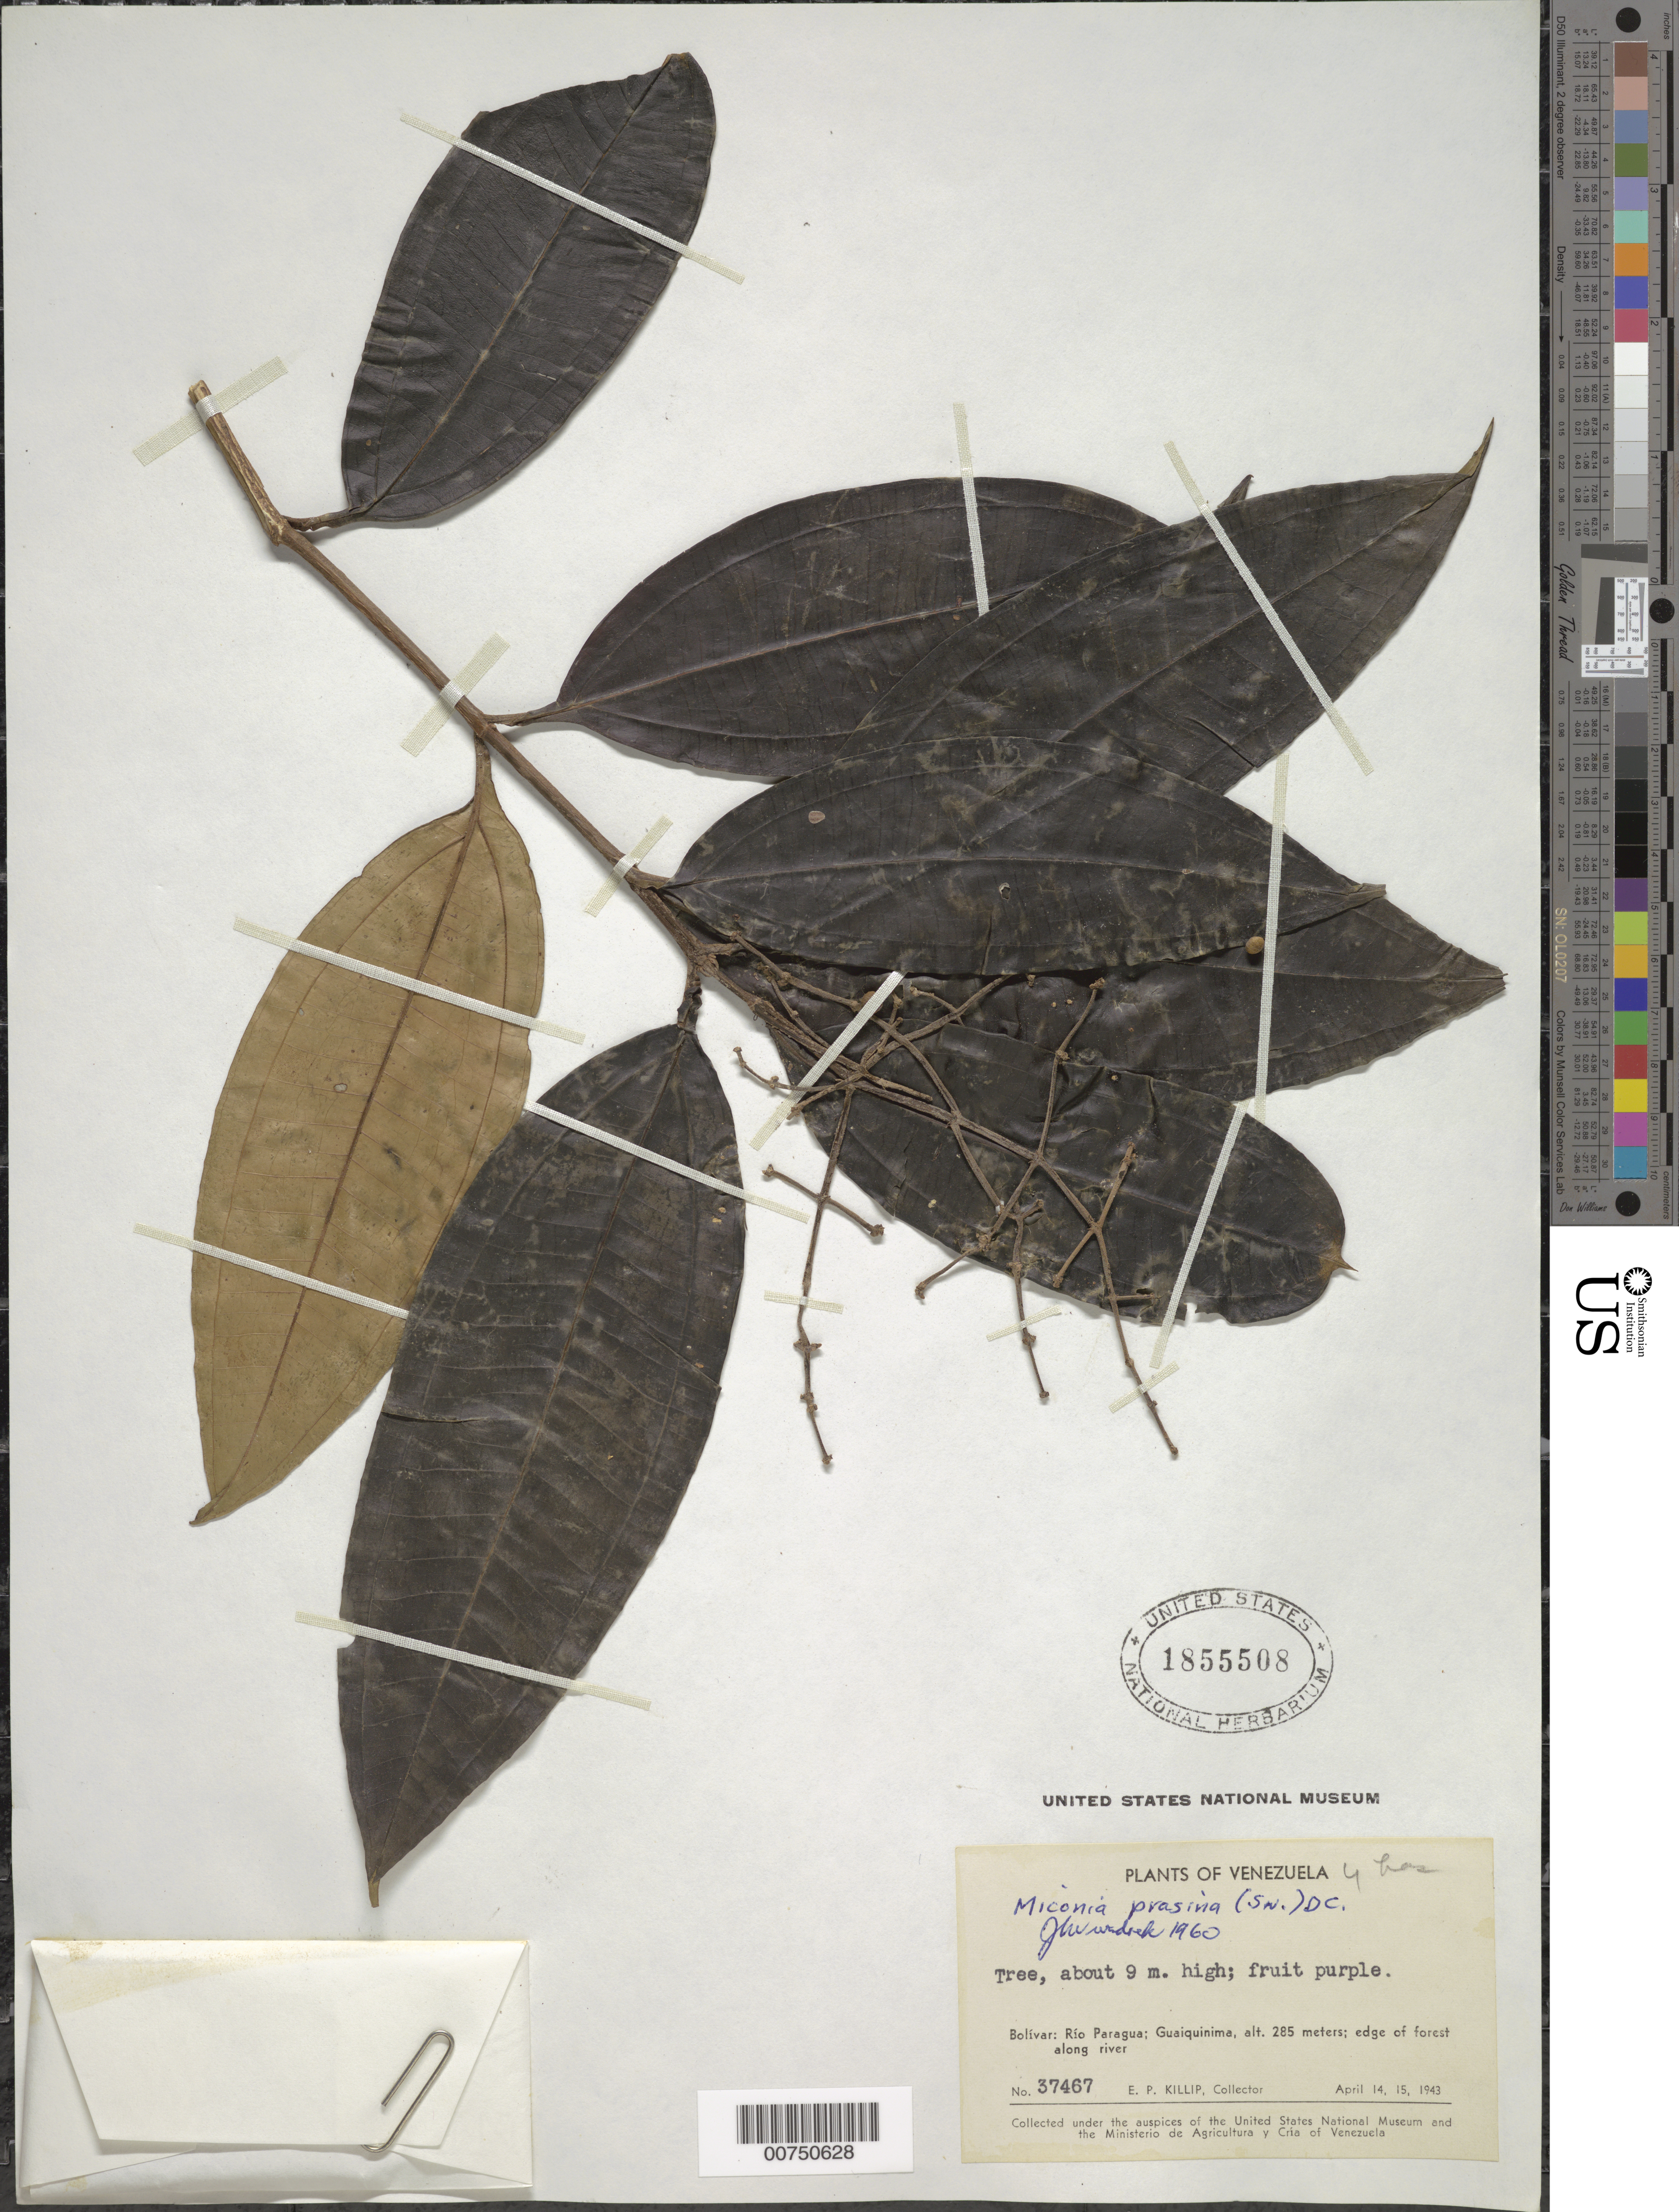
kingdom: Plantae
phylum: Tracheophyta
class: Magnoliopsida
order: Myrtales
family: Melastomataceae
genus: Miconia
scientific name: Miconia prasina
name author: (Sw.) DC.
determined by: Wurdack, John J., (US), US (UNITED STATES)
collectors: E. P. Killip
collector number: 37467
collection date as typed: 14-Apr-43 to 15-Apr-43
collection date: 1943-04-14/1943-04-15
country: Venezuela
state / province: Bolívar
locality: Guaiquinima, Río Paragua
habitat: Edge of forest along river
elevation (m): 285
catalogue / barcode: US 1855508